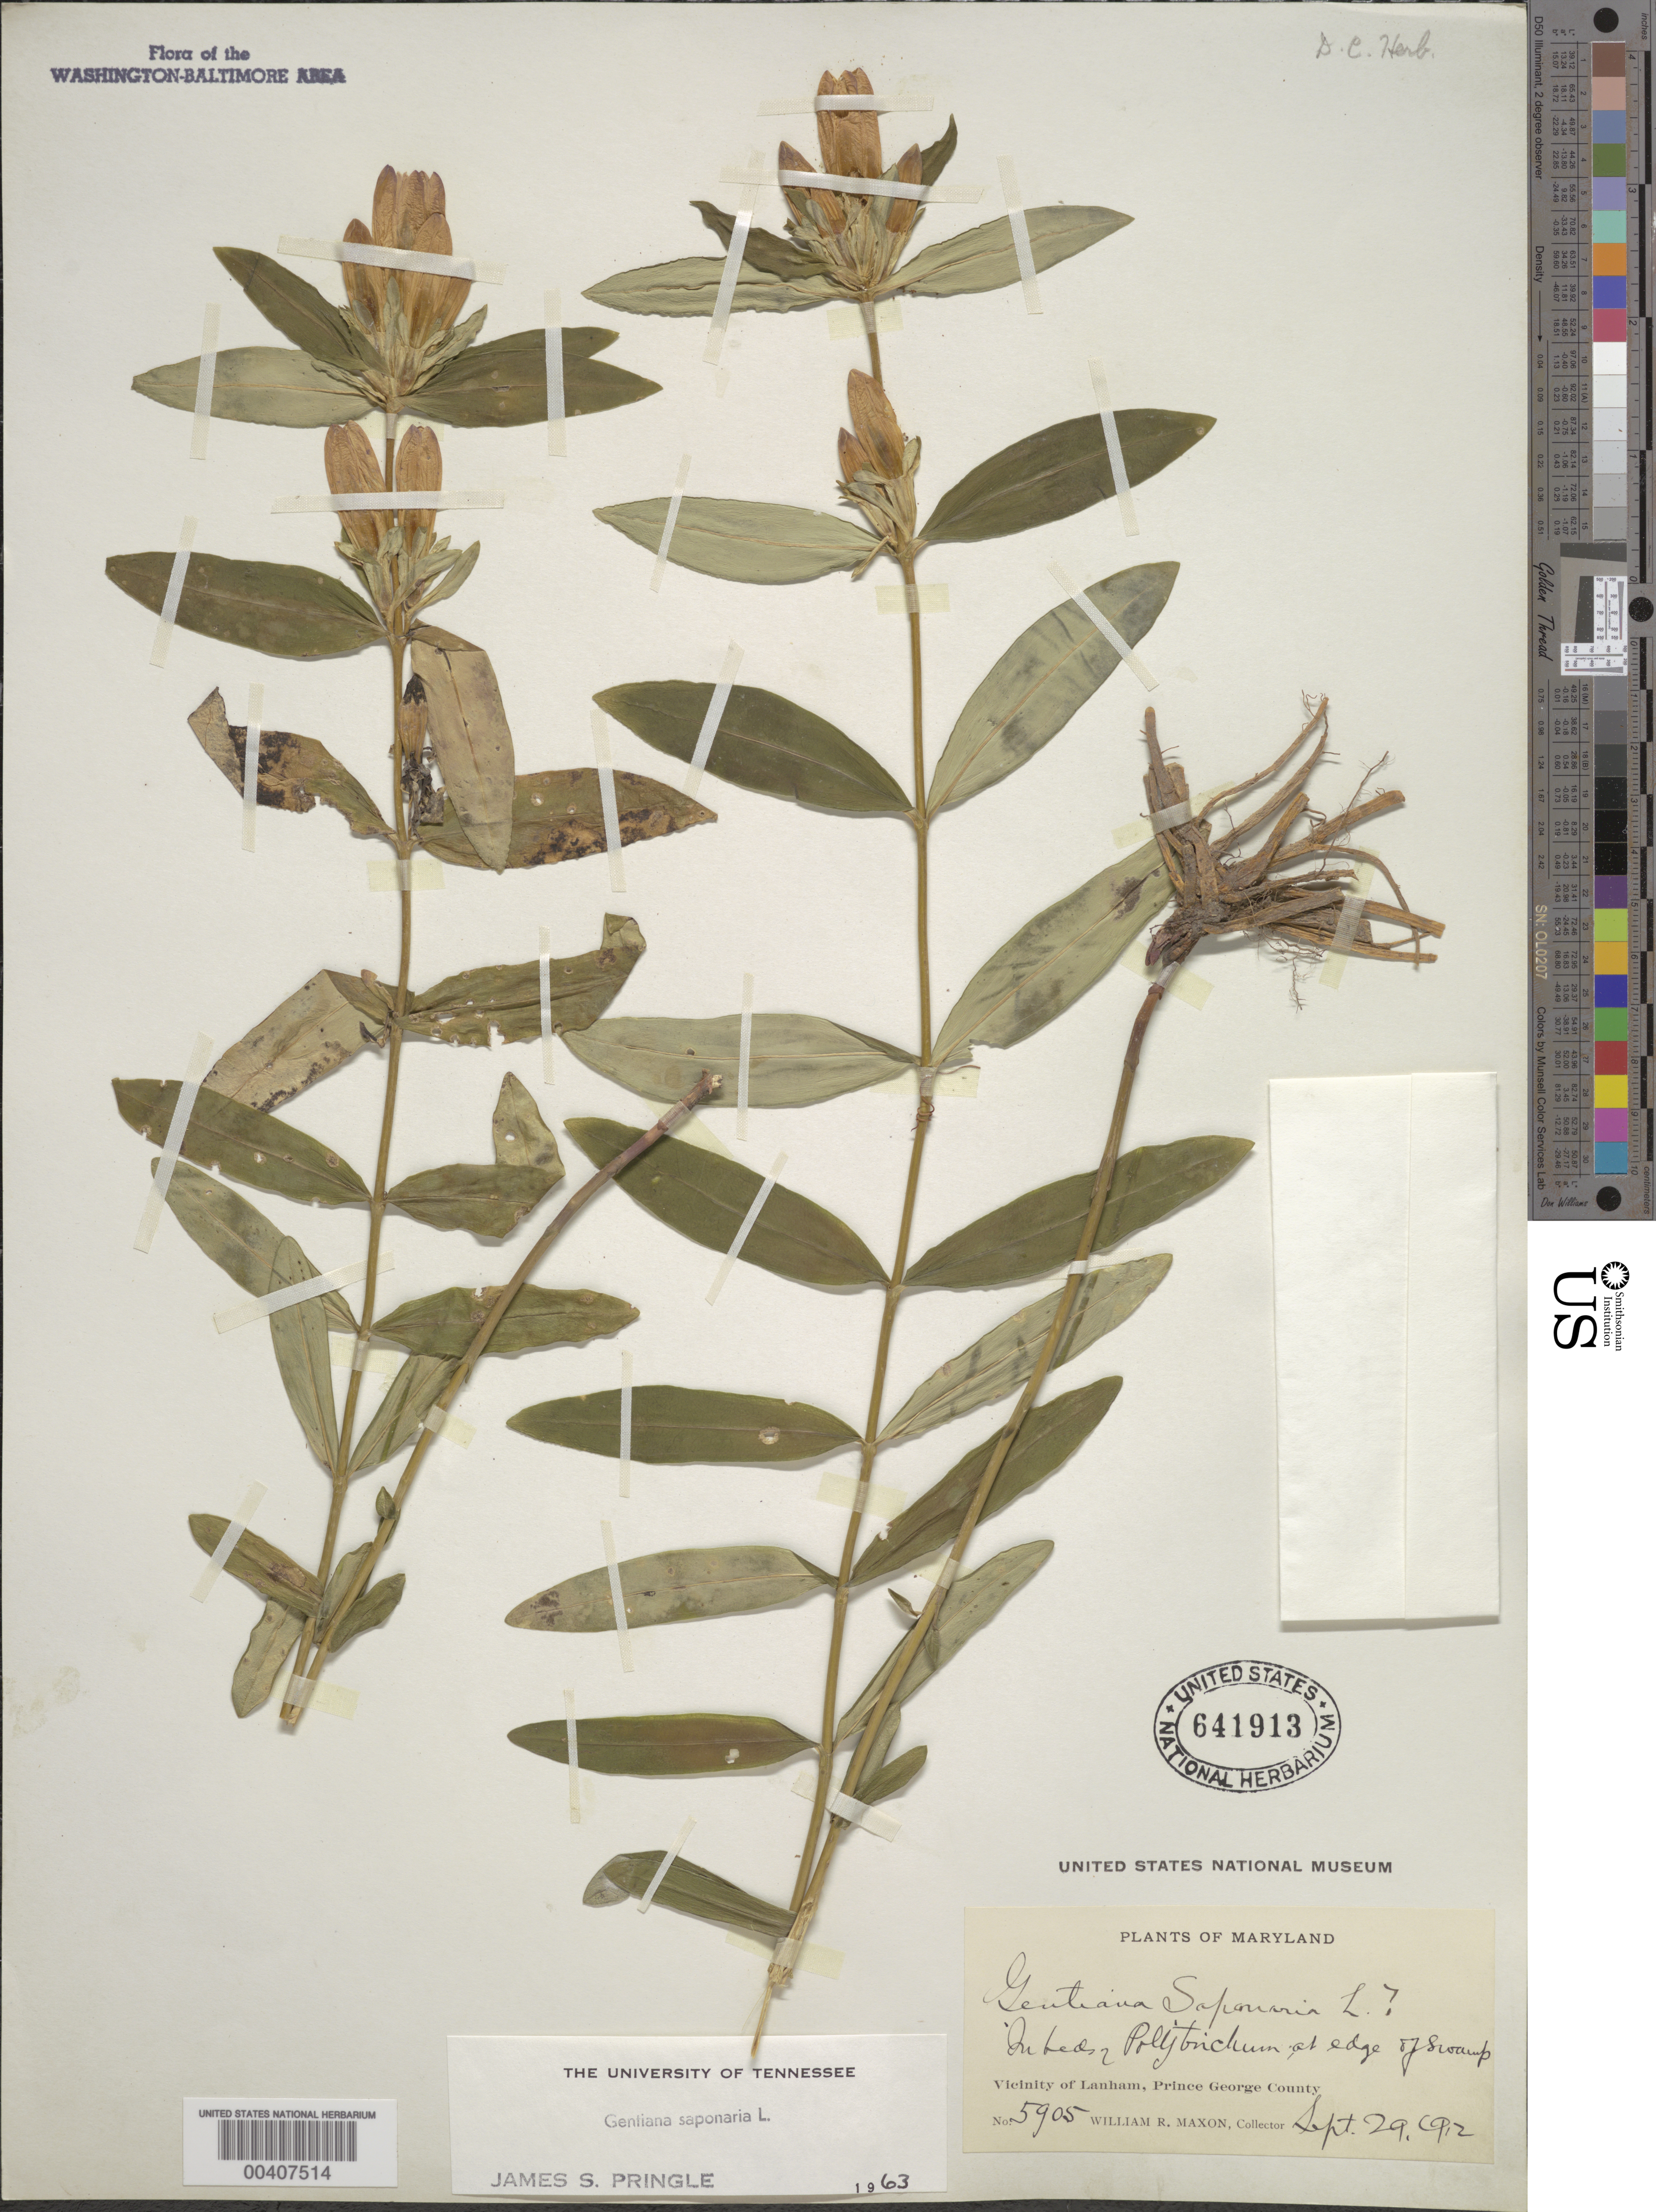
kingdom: Plantae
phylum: Tracheophyta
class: Magnoliopsida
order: Gentianales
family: Gentianaceae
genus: Gentiana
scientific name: Gentiana saponaria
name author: L.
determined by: Pringle, J. S.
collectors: W. R. Maxon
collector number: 5905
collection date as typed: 29 Sep 1912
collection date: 1912-09-29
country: United States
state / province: Maryland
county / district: Prince George's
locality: Vicinity of Lanham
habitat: In beds of Polytrichum at edge of swamp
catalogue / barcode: US 641913